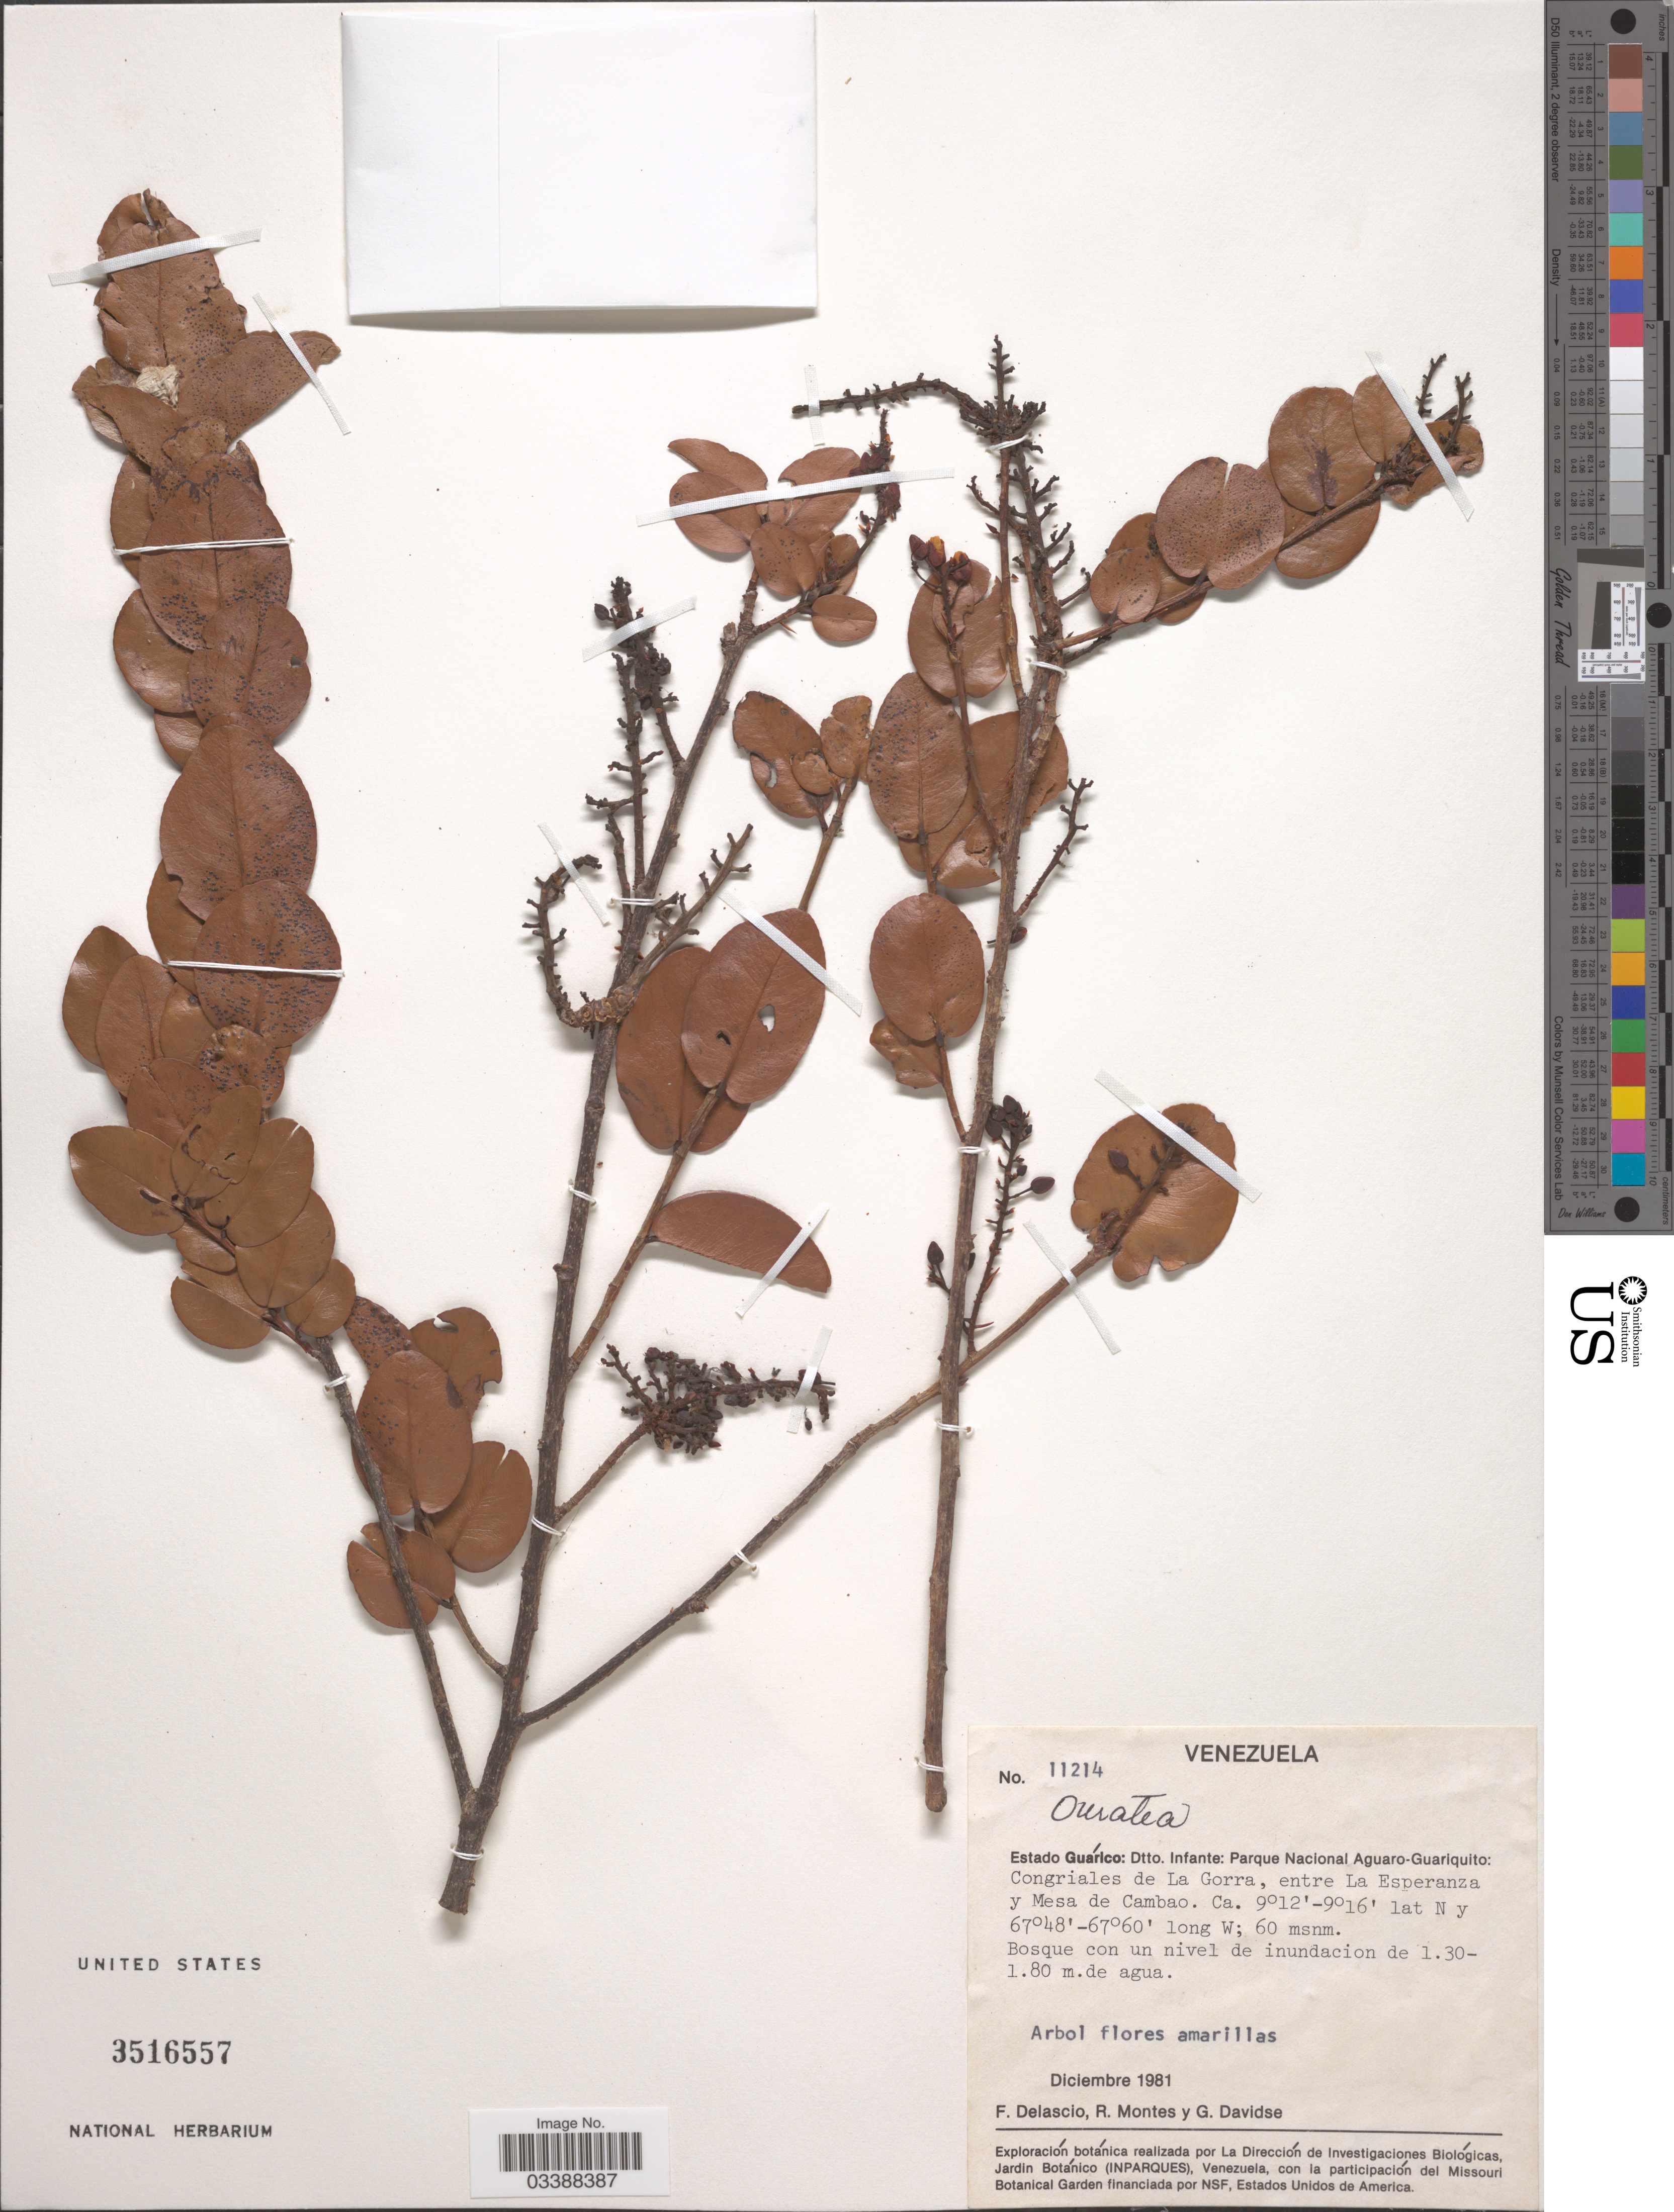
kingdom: Plantae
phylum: Tracheophyta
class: Magnoliopsida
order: Malpighiales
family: Ochnaceae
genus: Ouratea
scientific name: Ouratea sp.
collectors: F. Delascio C., R. Montes & G. Davidse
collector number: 11214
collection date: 1981-12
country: Venezuela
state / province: Guárico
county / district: Leonardo Infante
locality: Dtto. Infante: Parque Nacional Aguaro-Guariquito: Congriales de La Gorra, entre La Esperanza y Mesa de Cambao.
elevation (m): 60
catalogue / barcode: US 3516557